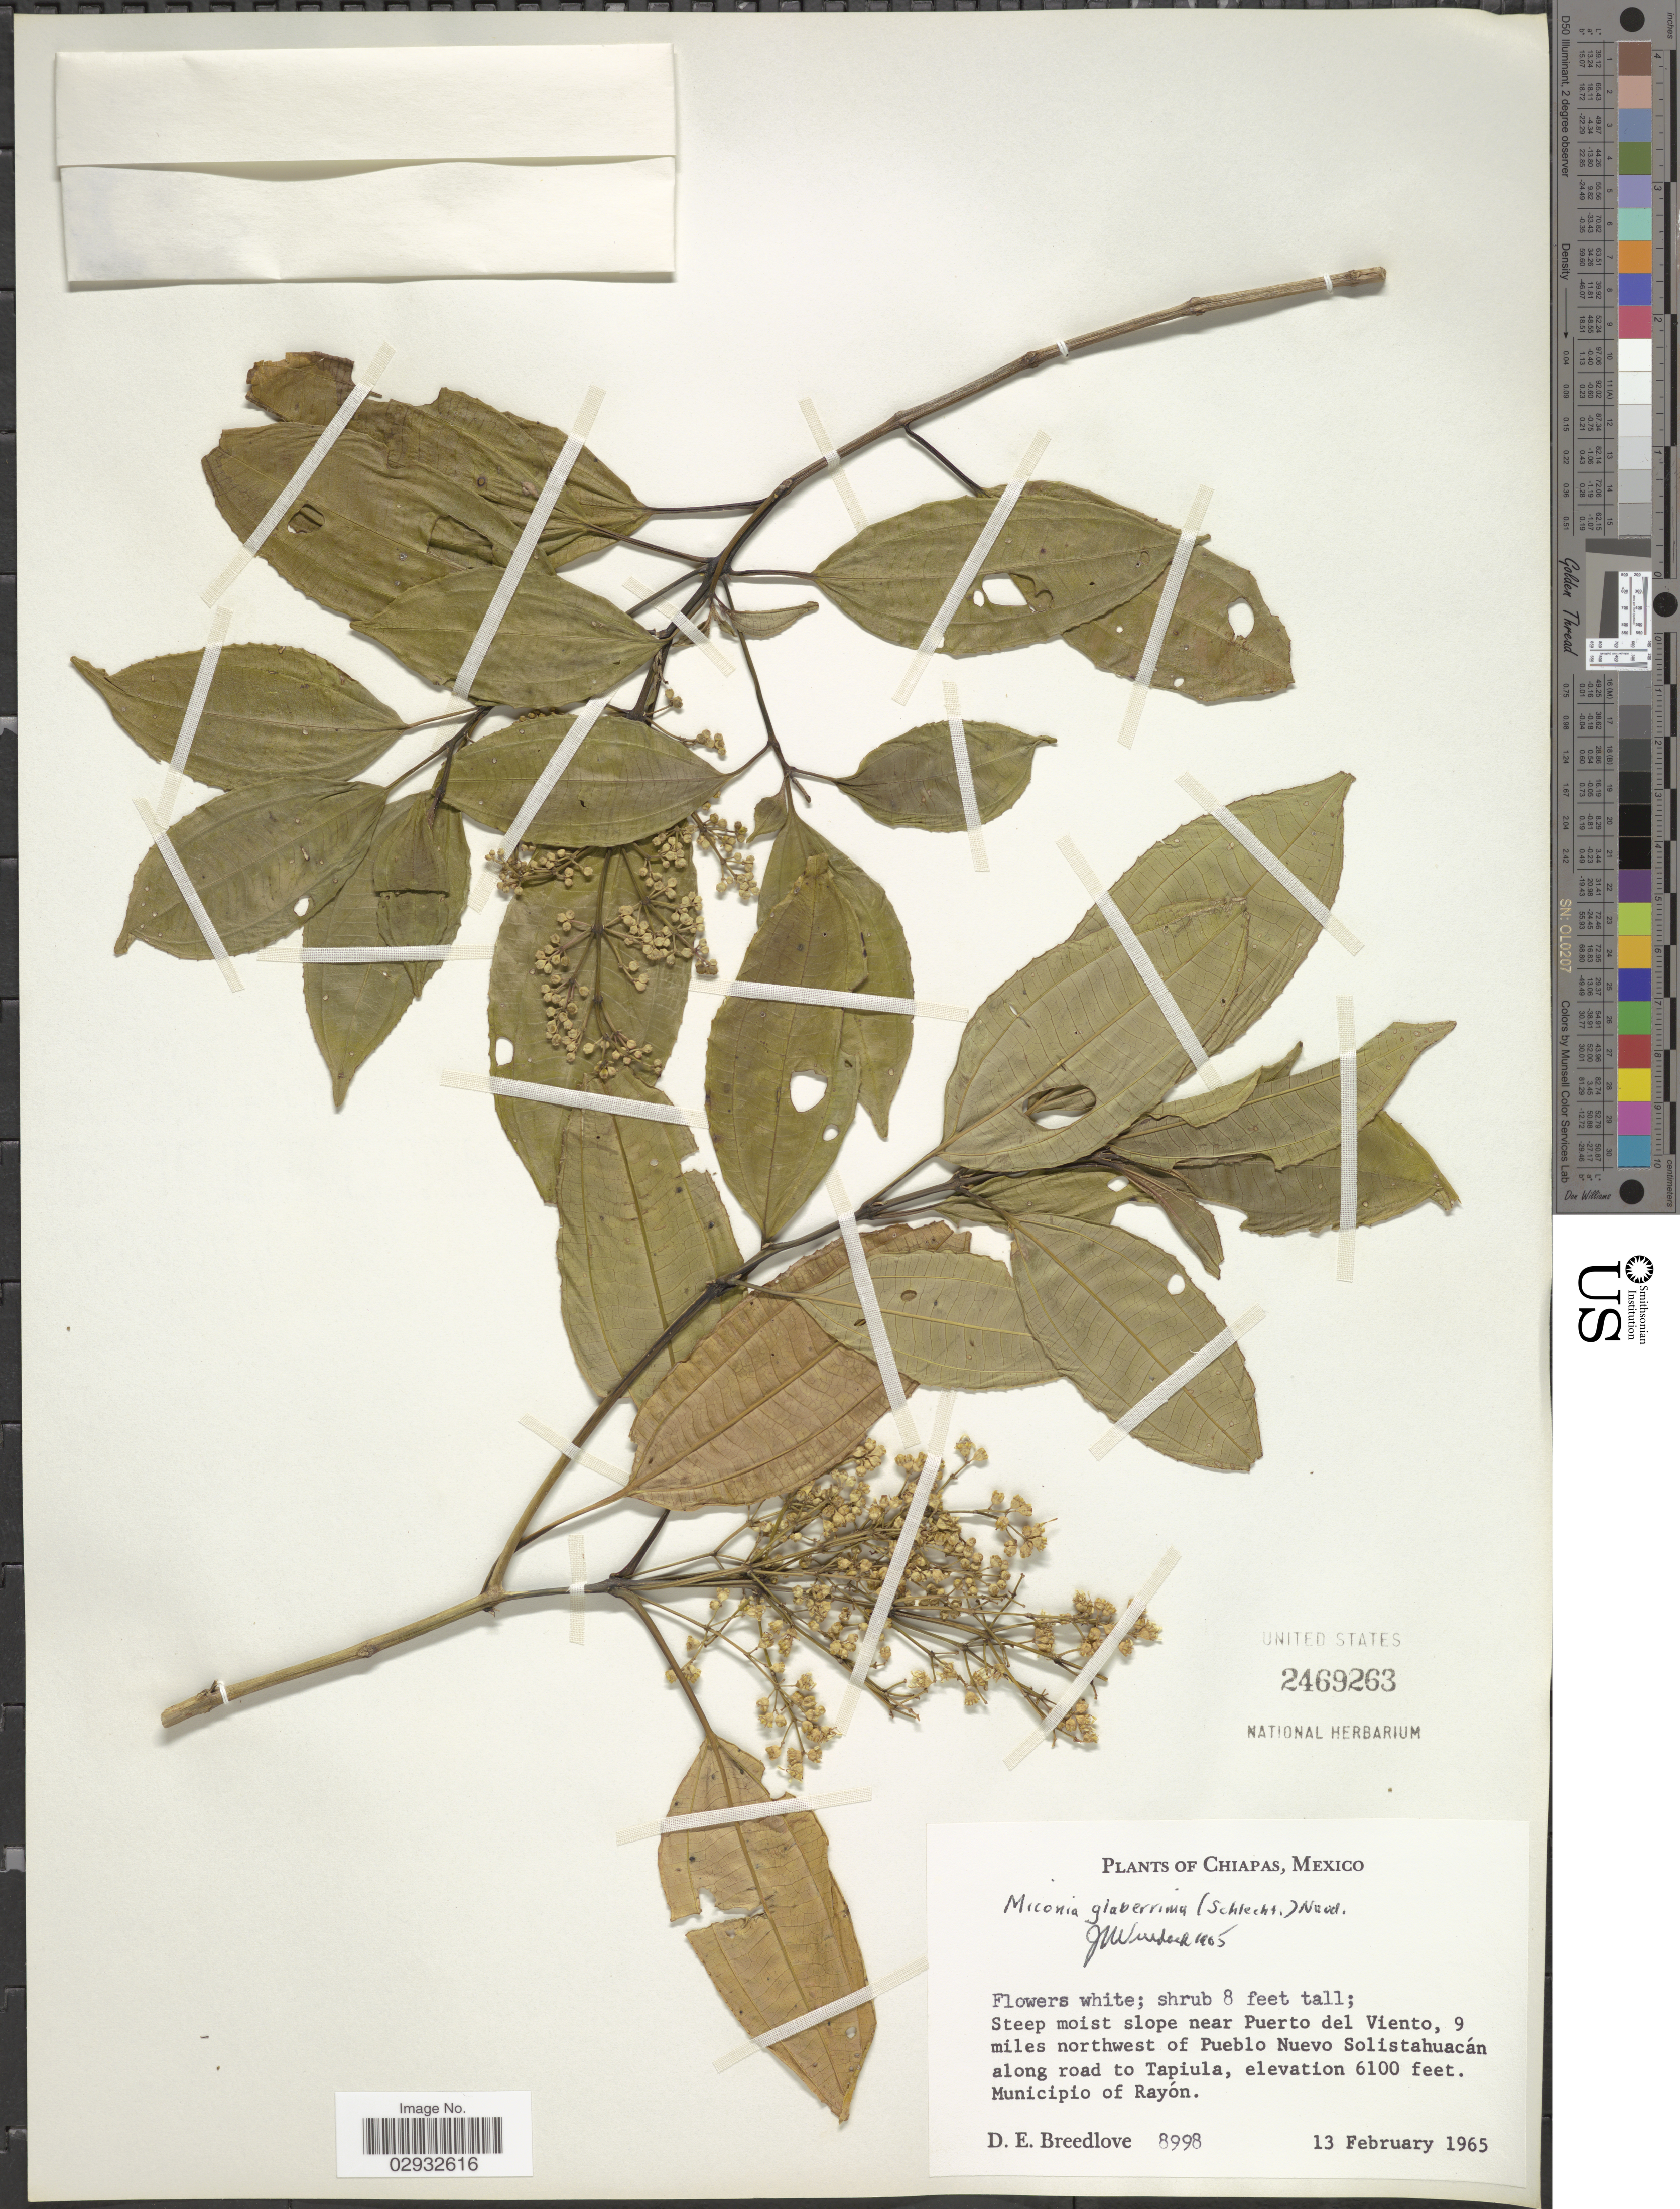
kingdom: Plantae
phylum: Tracheophyta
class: Magnoliopsida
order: Myrtales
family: Melastomataceae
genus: Miconia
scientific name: Miconia glaberrima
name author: (Schltdl.) Naudin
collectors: D. E. Breedlove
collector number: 8998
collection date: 1965-02-13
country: Mexico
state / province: Chiapas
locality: Near Puerto del Viento, 9 miles northwest of Pueblo Nuevo Solistahuacán along road to Tapiula. Municipio of Rayón.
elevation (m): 1859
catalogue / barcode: US 2469263